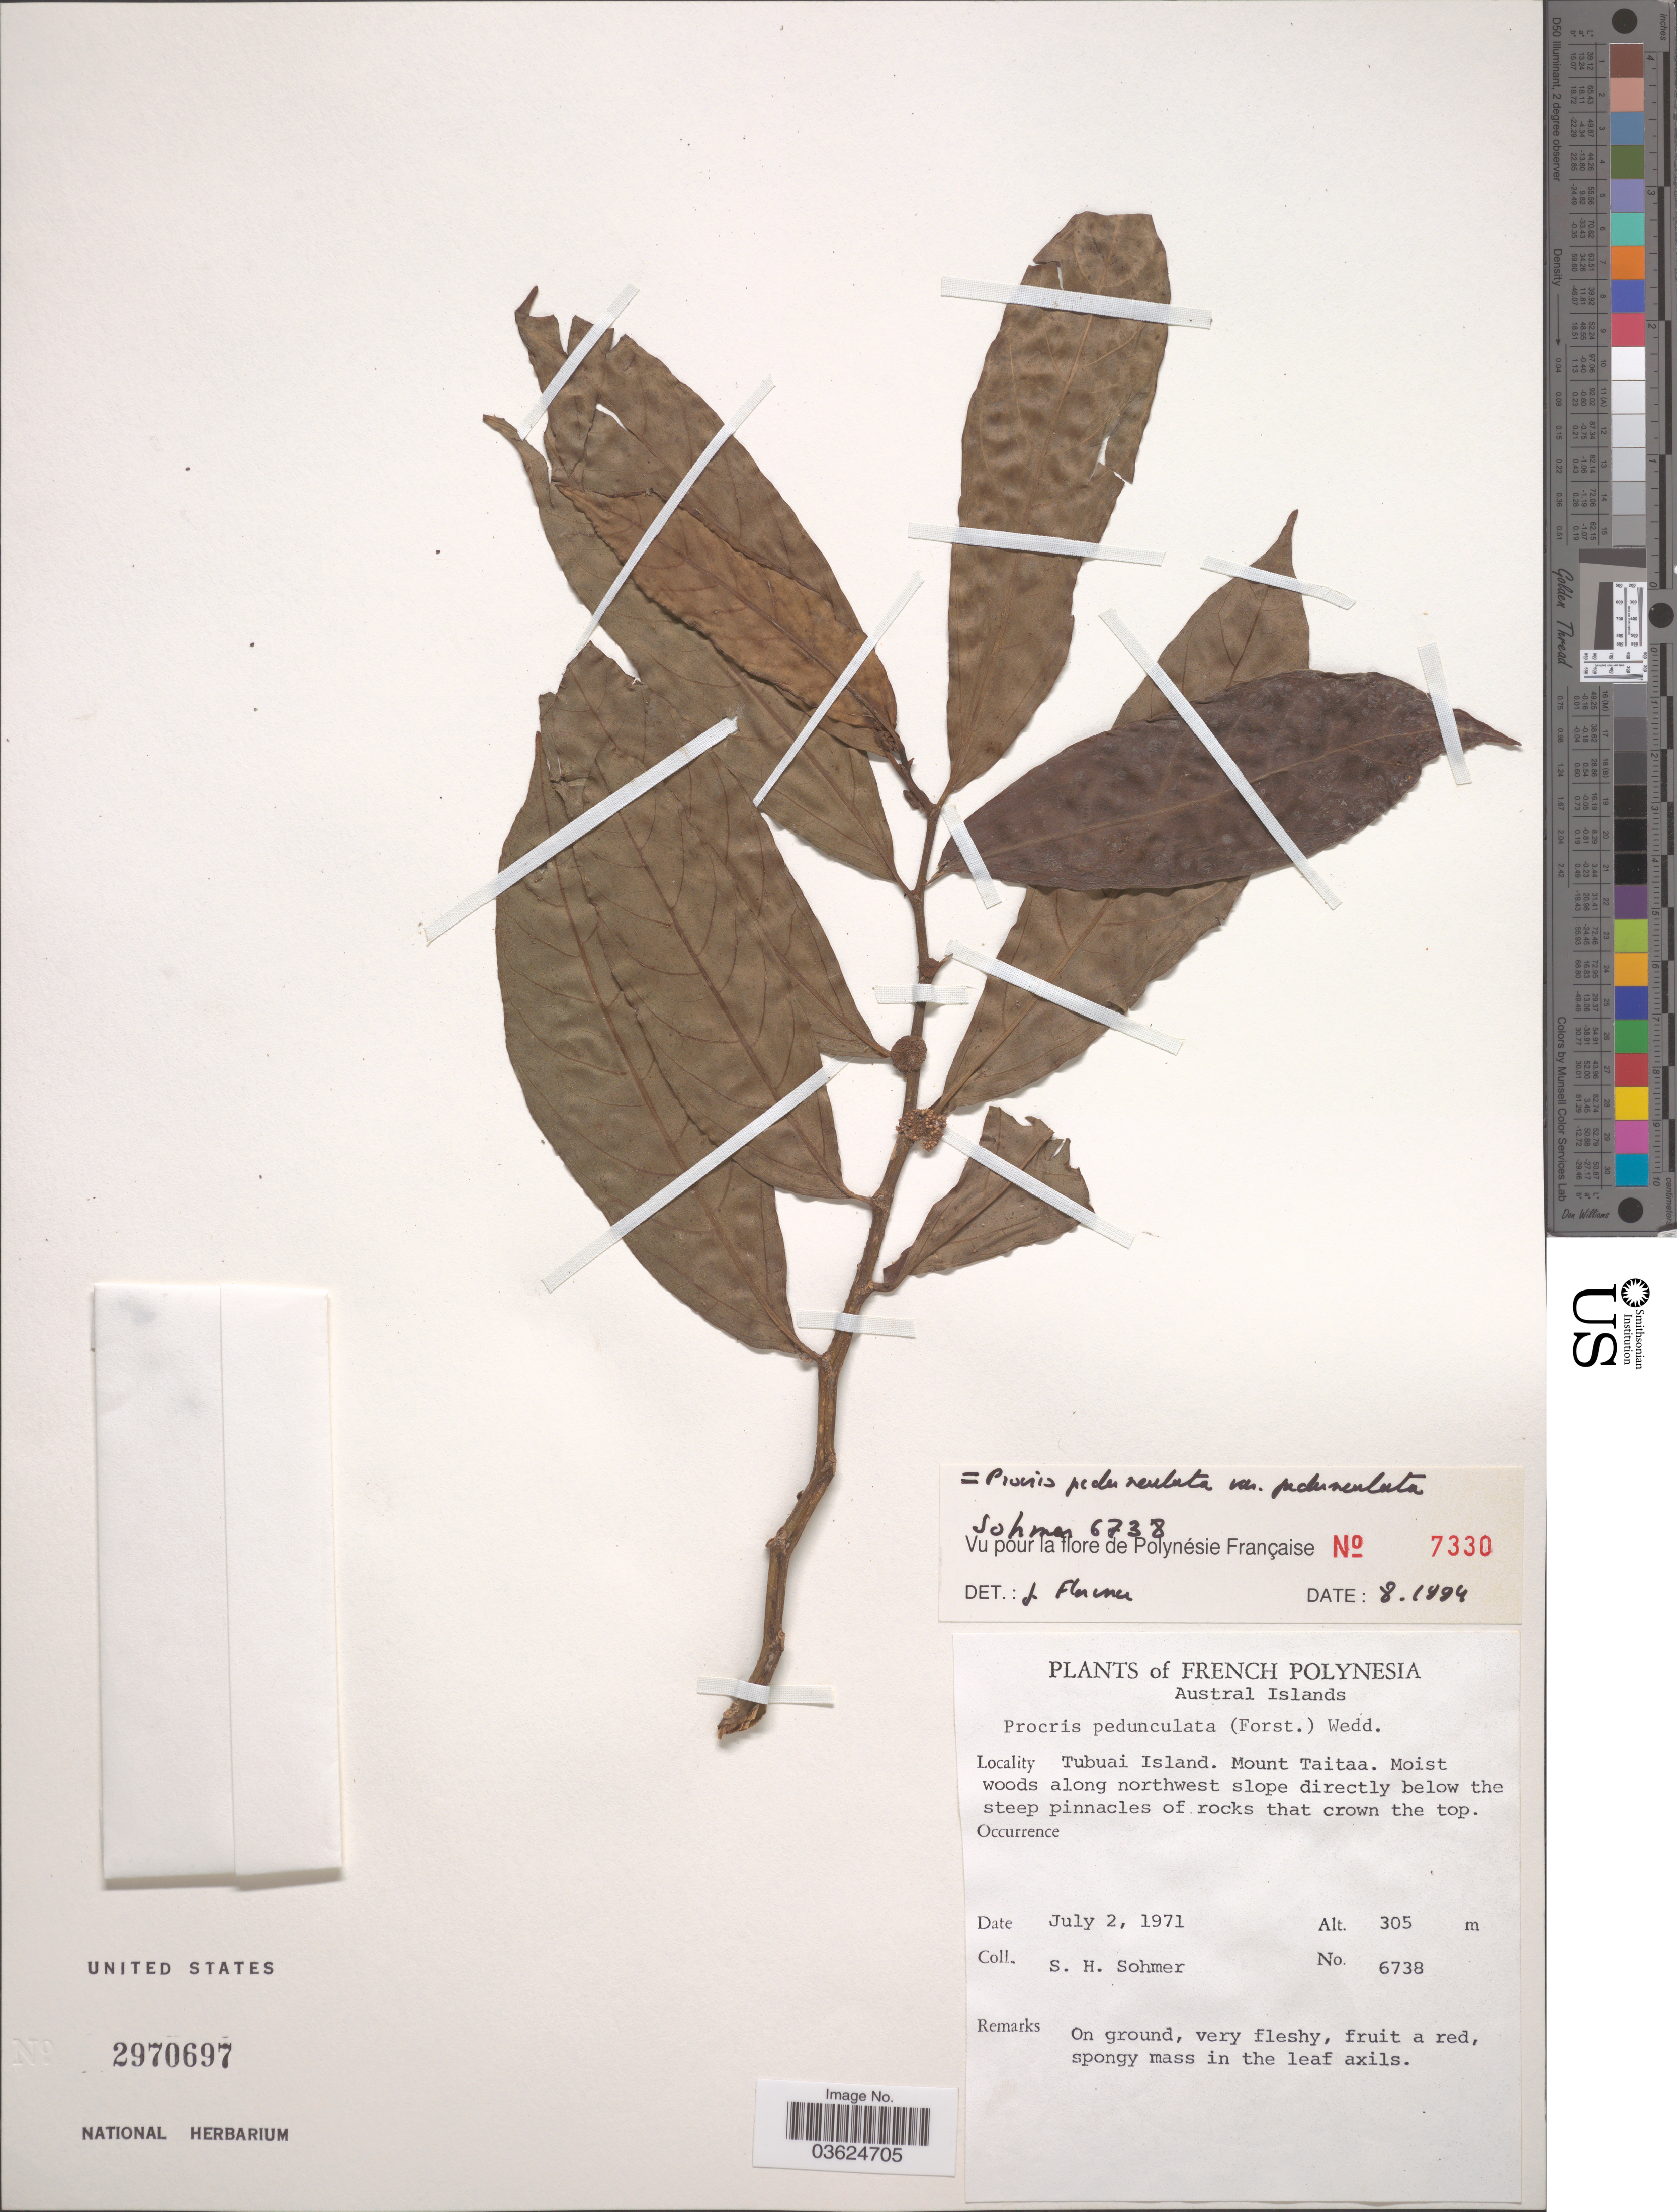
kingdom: Plantae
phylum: Tracheophyta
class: Magnoliopsida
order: Rosales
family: Urticaceae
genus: Procris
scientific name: Procris pedunculata var. pedunculata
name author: (J.R. Forst. & G. Forst.) Wedd.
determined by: Florence, J.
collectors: S. H. Sohmer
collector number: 6738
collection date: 1971-07-02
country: French Polynesia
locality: Austral Islands. Tubuai Island. Mount Taitaa.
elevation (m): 305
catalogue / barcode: US 2970697